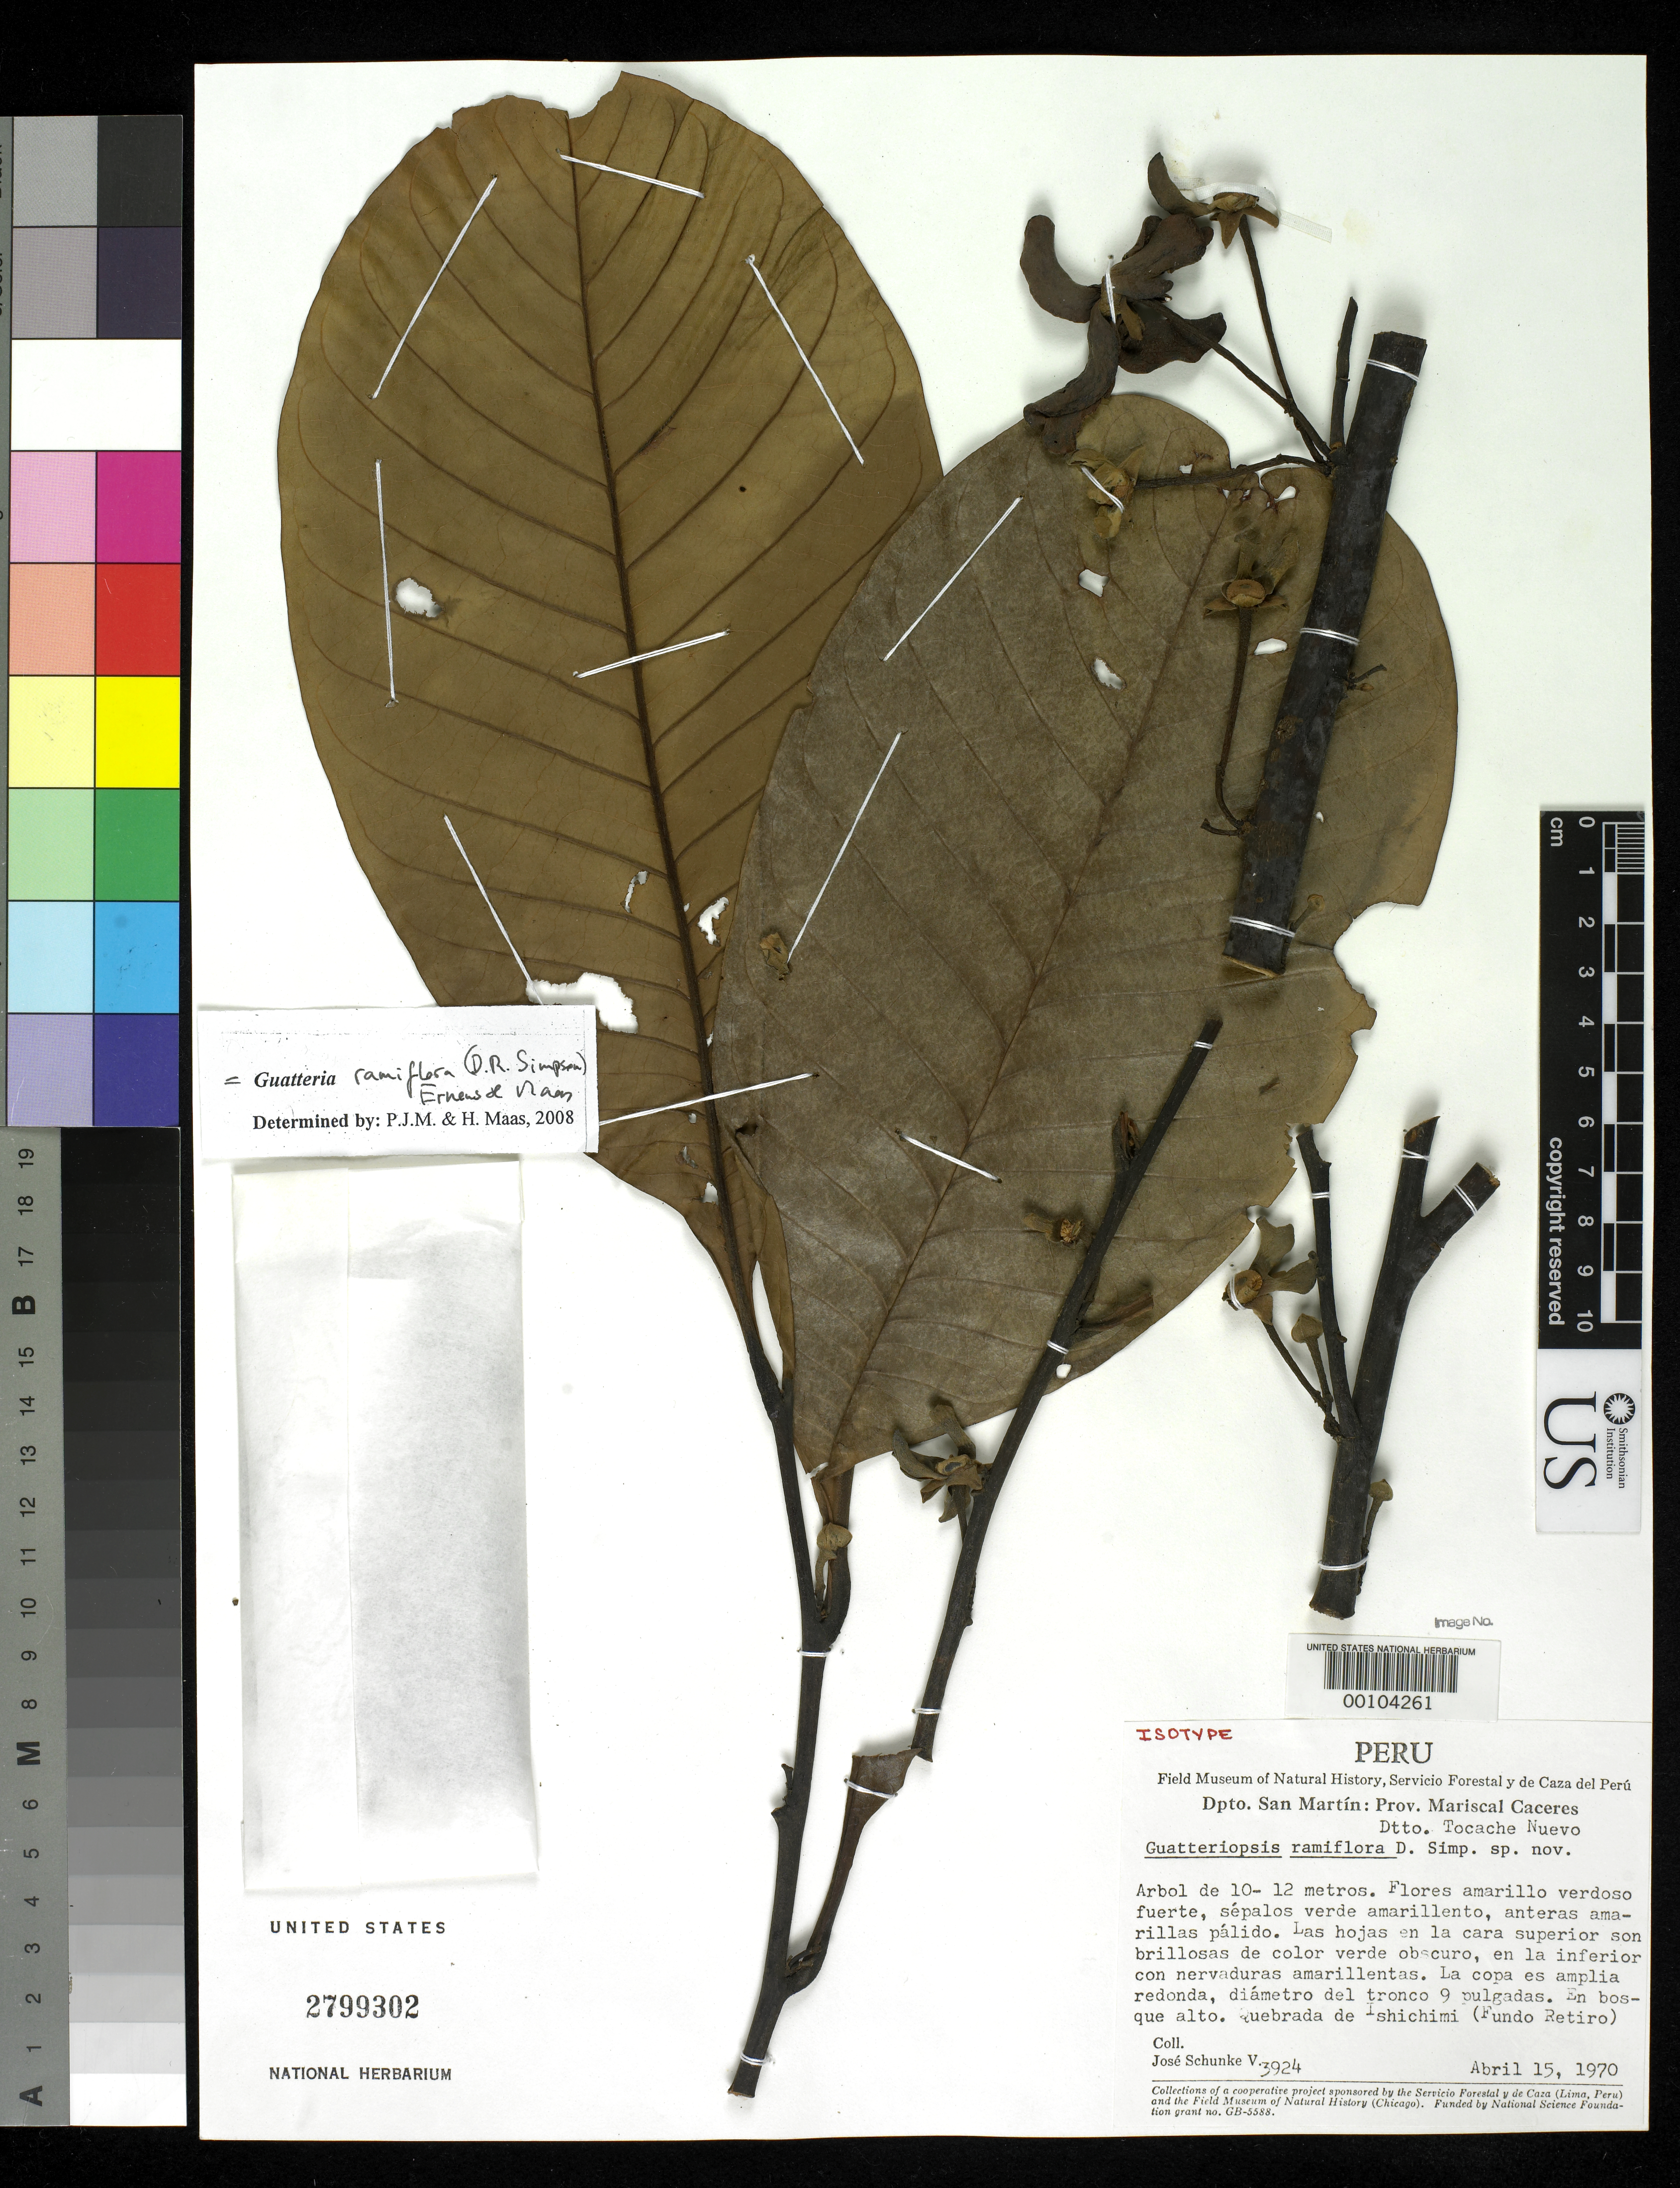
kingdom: Plantae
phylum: Tracheophyta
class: Magnoliopsida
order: Magnoliales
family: Annonaceae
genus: Guatteriopsis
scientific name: Guatteriopsis ramiflora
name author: D.R. Simpson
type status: Isotype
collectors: J. Schunke Vigo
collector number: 3924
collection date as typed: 15 Apr 1970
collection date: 1970-04-15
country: Peru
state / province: San Martín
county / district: Mariscal Cáceres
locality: Tocache Nuevo, Quebrada de Ishichima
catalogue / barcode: US 2799302